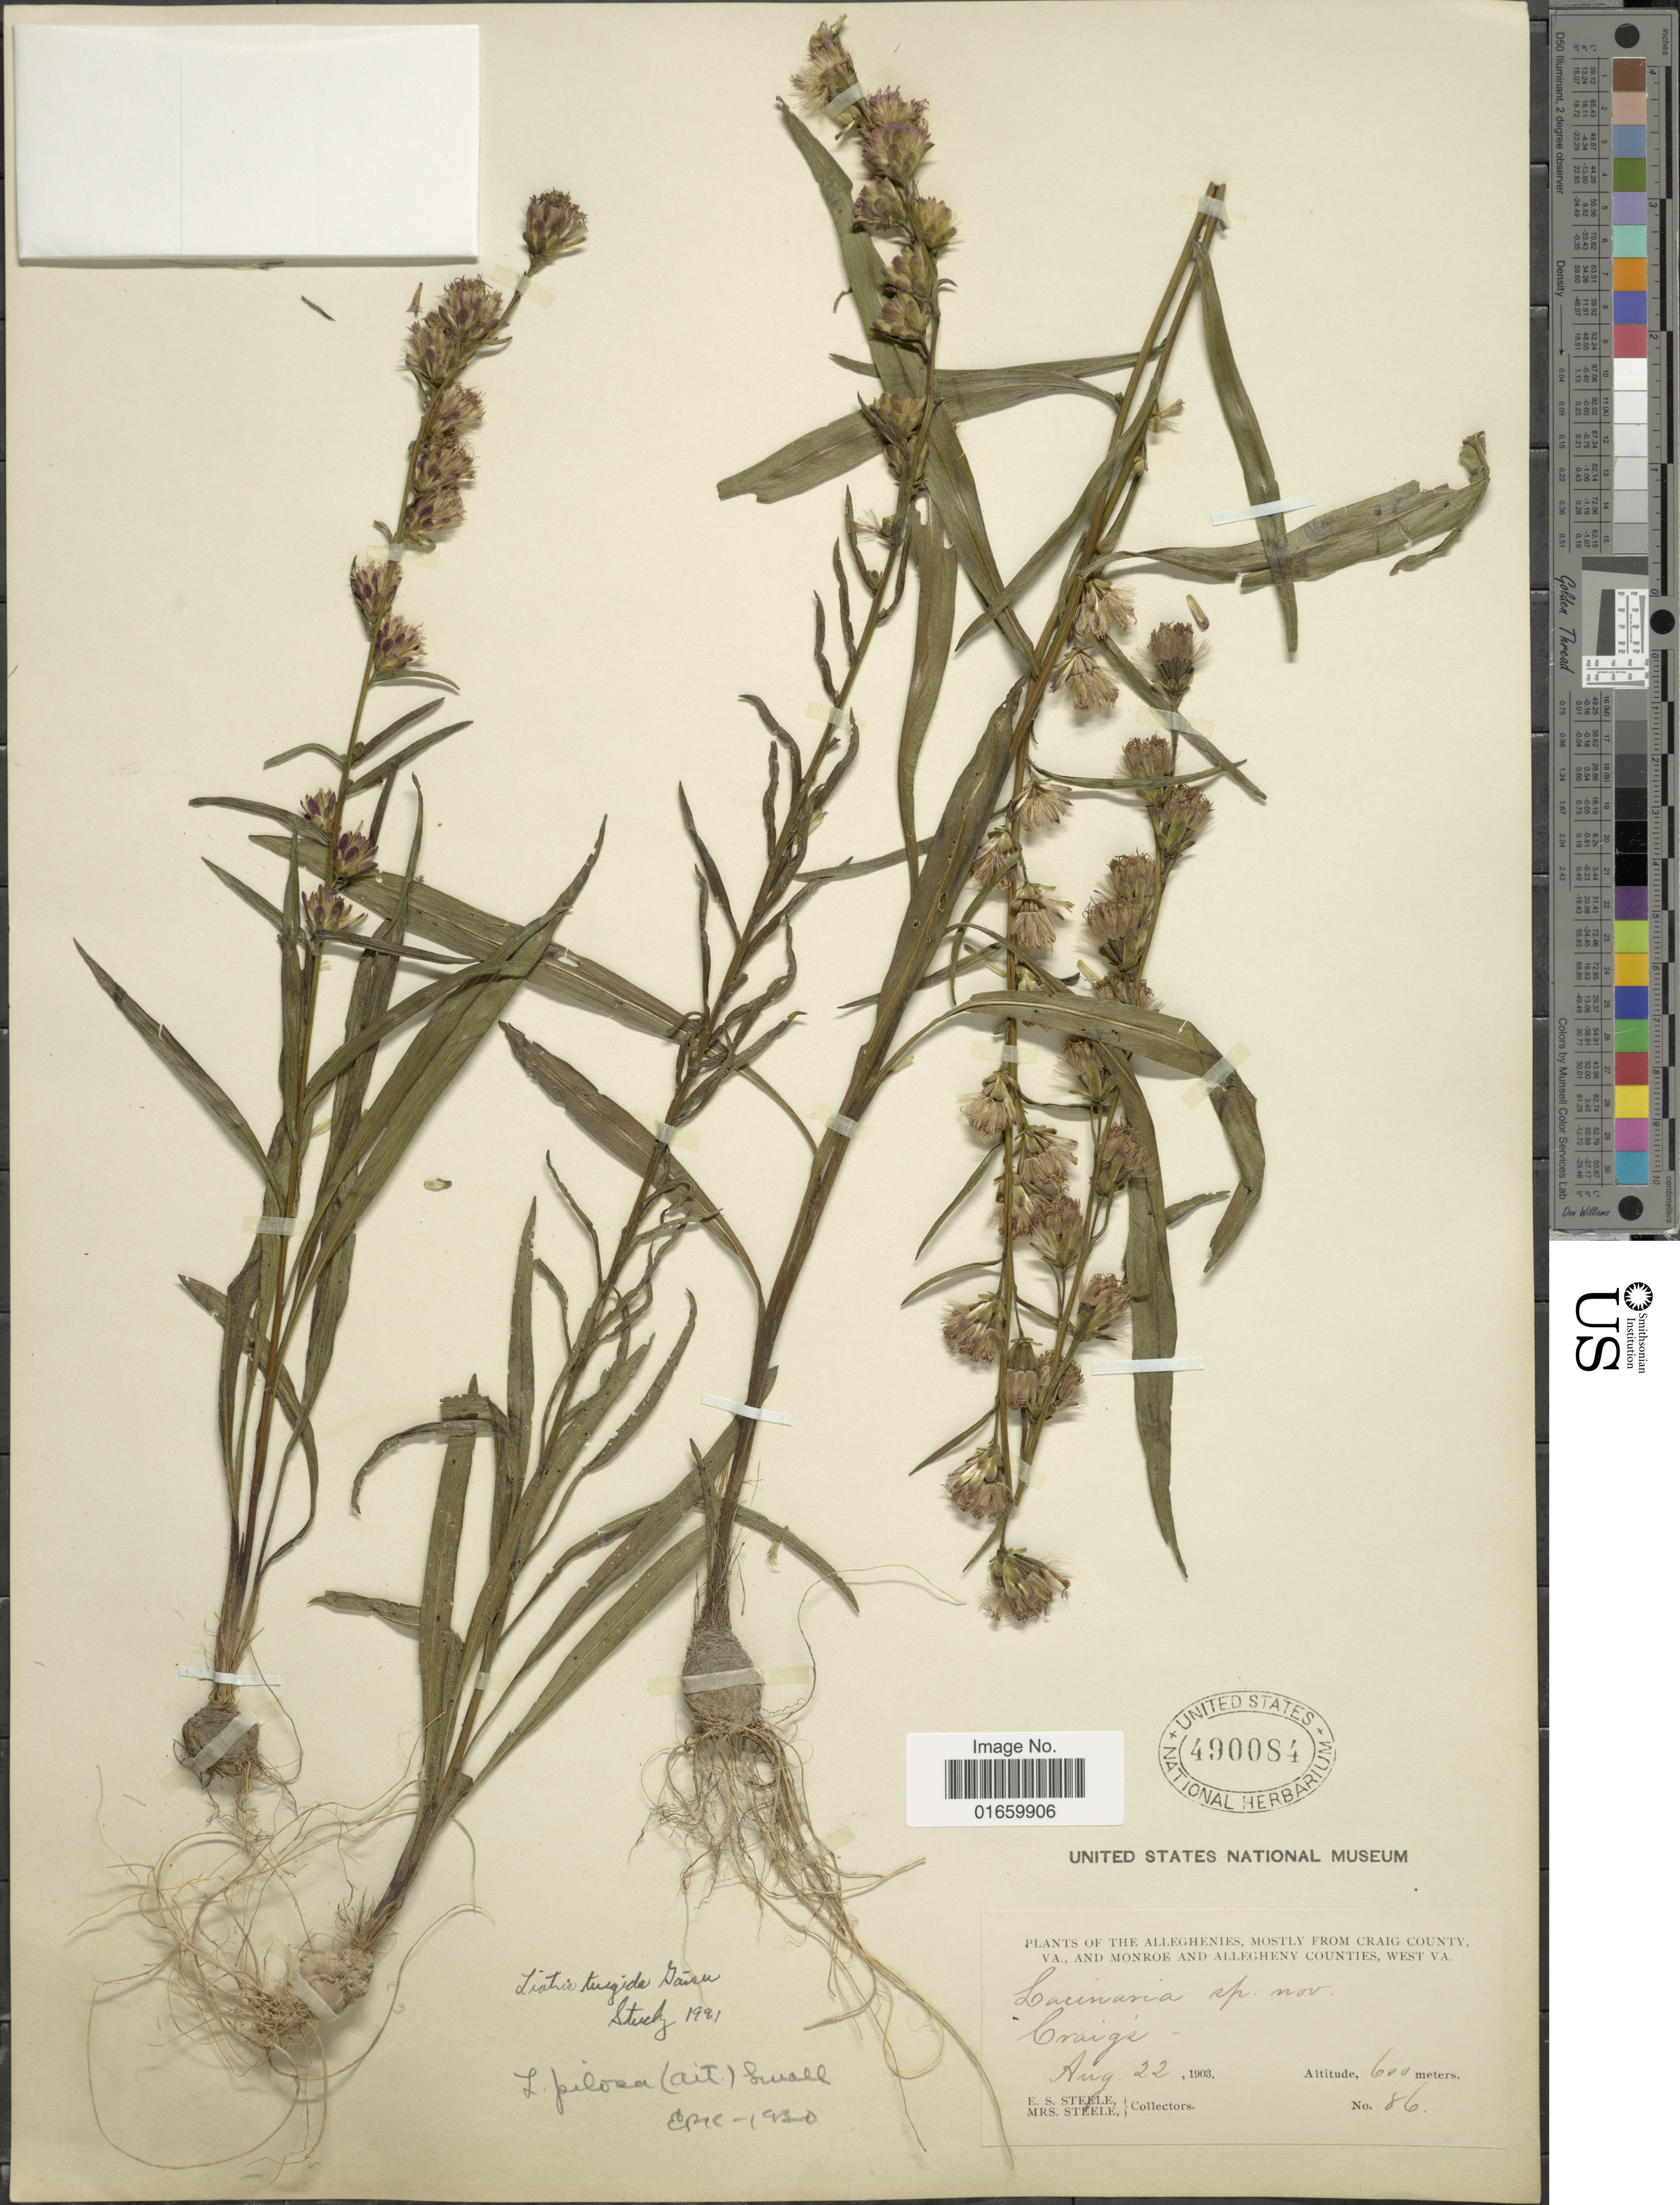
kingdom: Plantae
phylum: Tracheophyta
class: Magnoliopsida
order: Asterales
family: Asteraceae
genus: Liatris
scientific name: Liatris turgida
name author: Gaiser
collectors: E. Steele & Mrs. E. S. Steele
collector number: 86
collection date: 1903-08-22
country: United States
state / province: Virginia / West Virginia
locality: Craig County VA., and Monroe and Allegheny counties, West VA.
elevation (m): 600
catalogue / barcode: US 490084